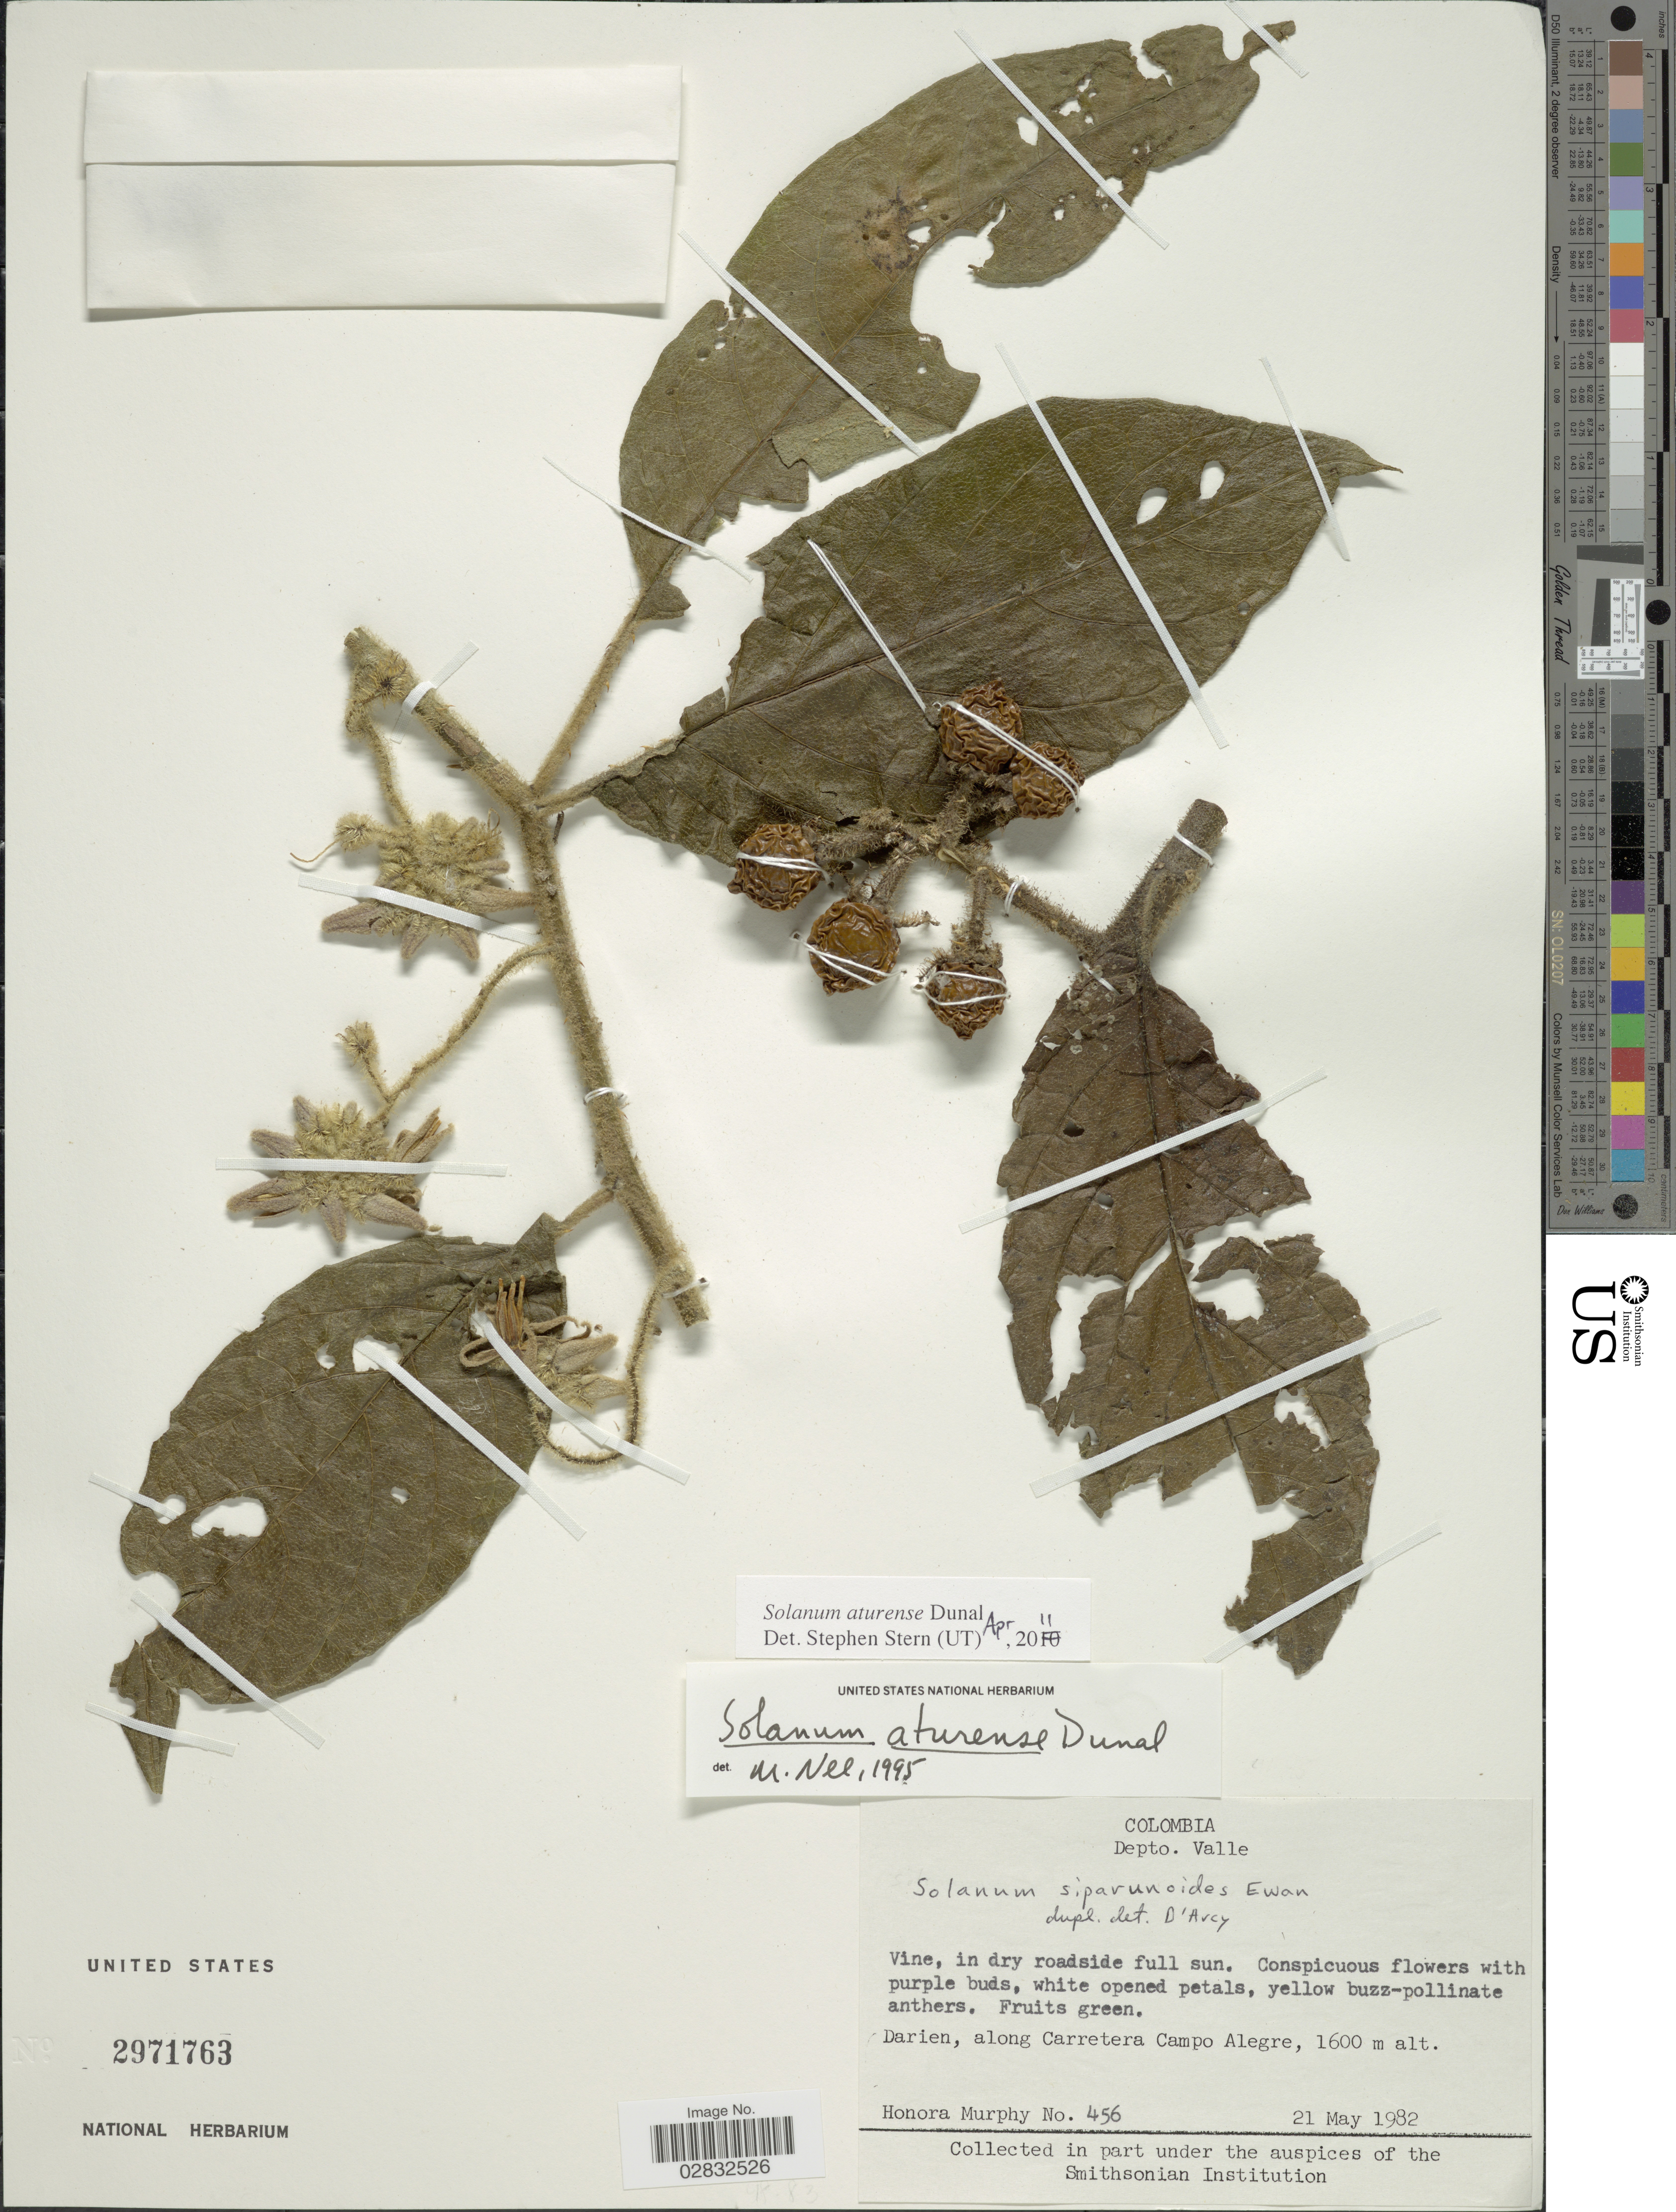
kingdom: Plantae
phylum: Tracheophyta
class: Magnoliopsida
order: Solanales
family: Solanaceae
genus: Solanum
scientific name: Solanum aturense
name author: Dunal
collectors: H. Murphy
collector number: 456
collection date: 1982-05-21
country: Colombia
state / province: Valle del Cauca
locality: Depto. Valle, Darien, along Carretera Campo Alegre.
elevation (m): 1600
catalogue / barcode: US 2971763